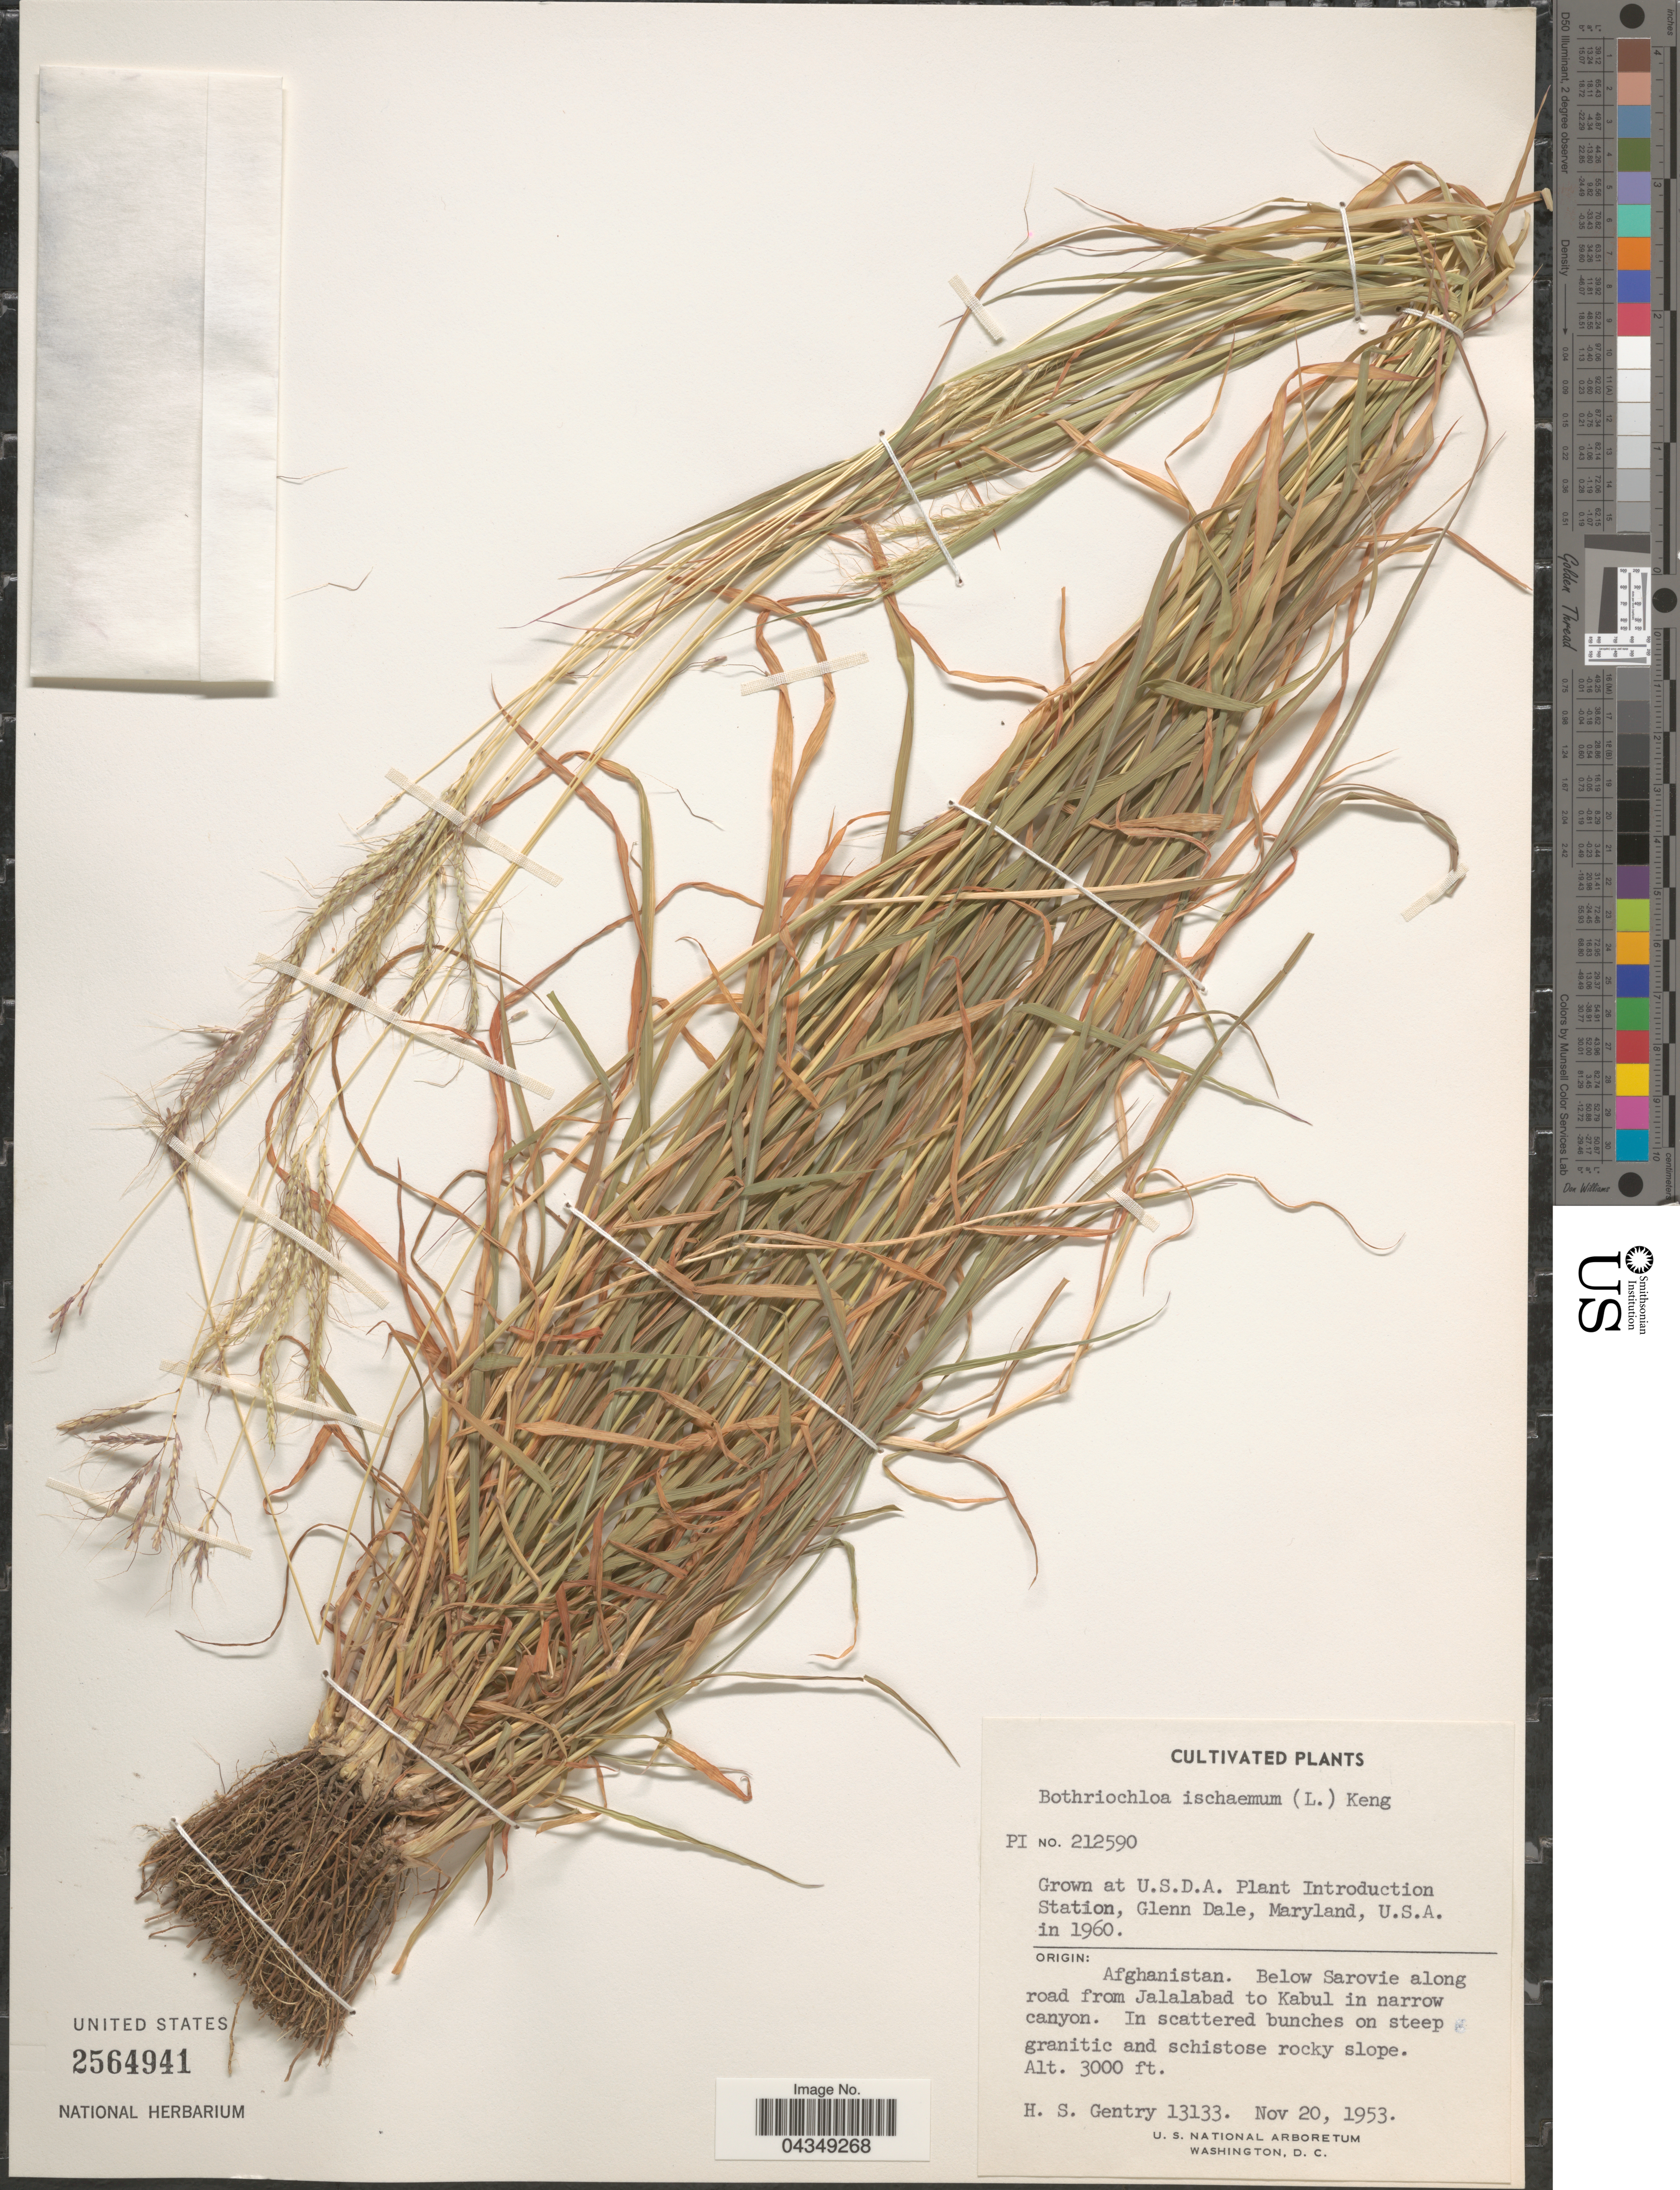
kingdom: Plantae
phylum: Tracheophyta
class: Liliopsida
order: Poales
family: Poaceae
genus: Bothriochloa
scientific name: Bothriochloa ischaemum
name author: (L.) Keng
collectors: H. S. Gentry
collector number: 13133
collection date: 1960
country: United States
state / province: Maryland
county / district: Prince George's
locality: Grown at U.S.D.A. Plant Introduction Station, Glenn Dale.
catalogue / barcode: US 2564941